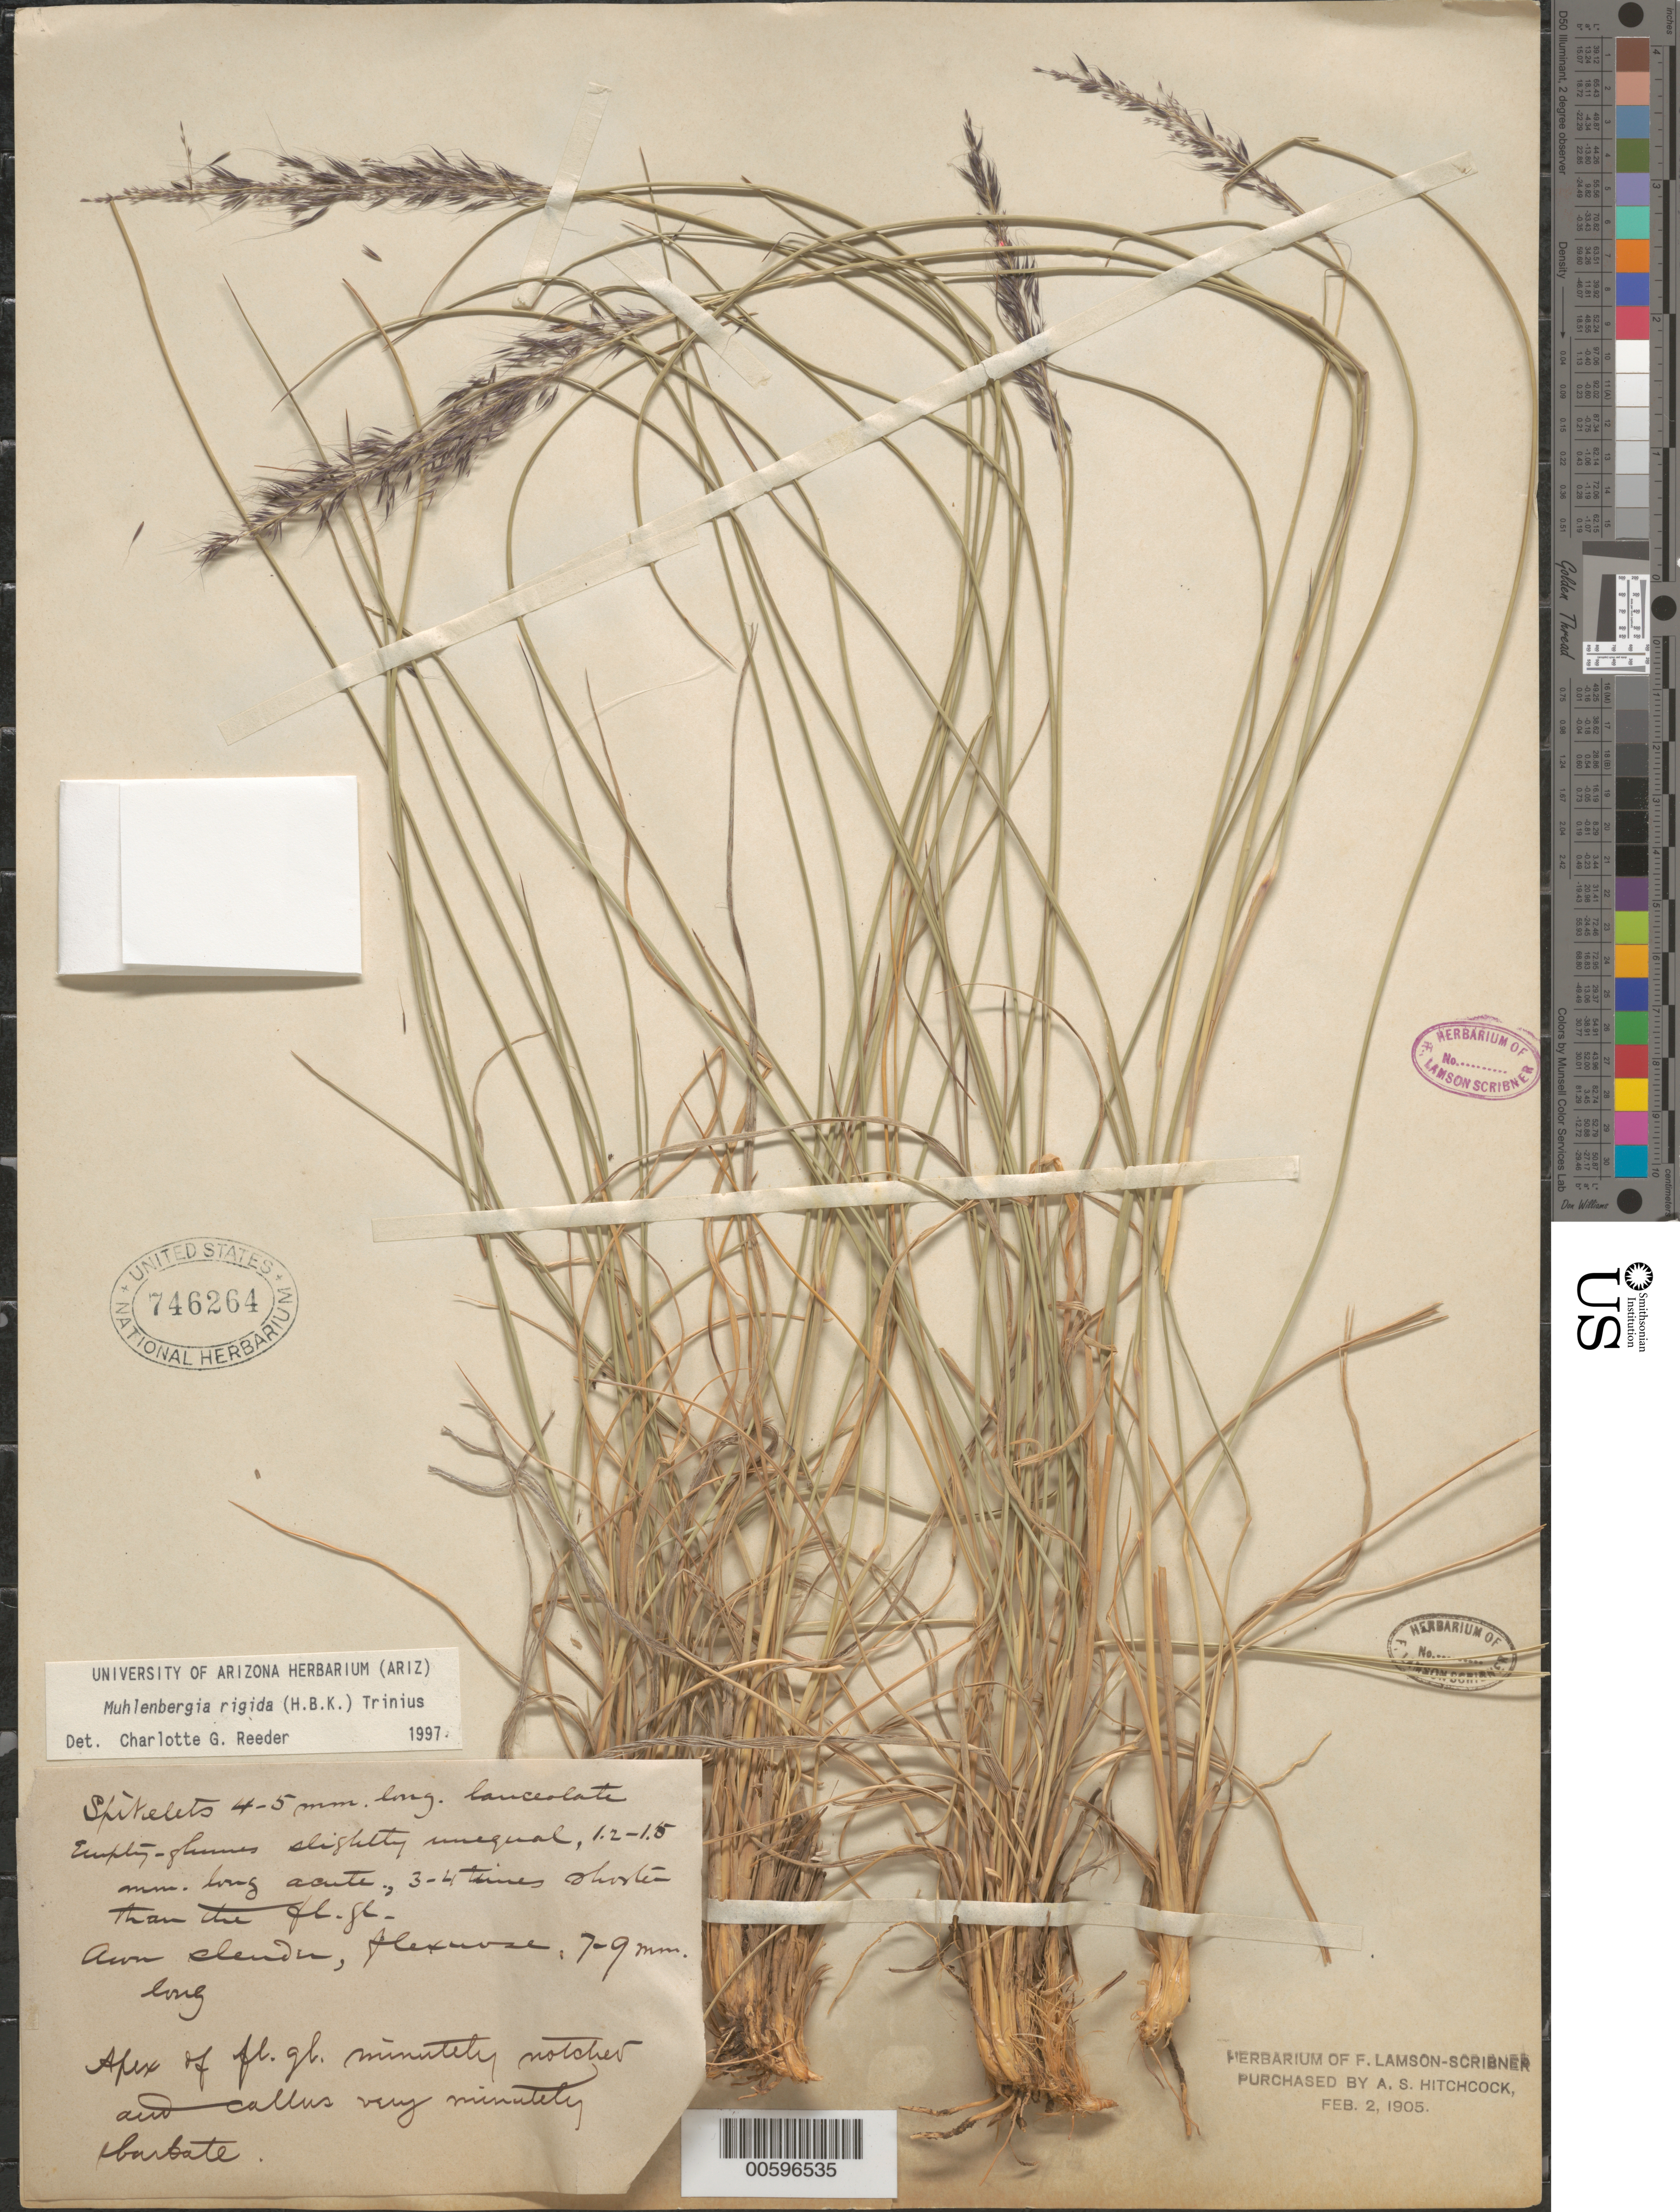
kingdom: Plantae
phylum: Tracheophyta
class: Liliopsida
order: Poales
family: Poaceae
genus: Muhlenbergia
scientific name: Muhlenbergia rigida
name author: (Kunth) Kunth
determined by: Reeder, C. G., (ARIZ)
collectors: F. L. Scribner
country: Mexico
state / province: Durango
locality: San Ramon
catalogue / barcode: US 746264